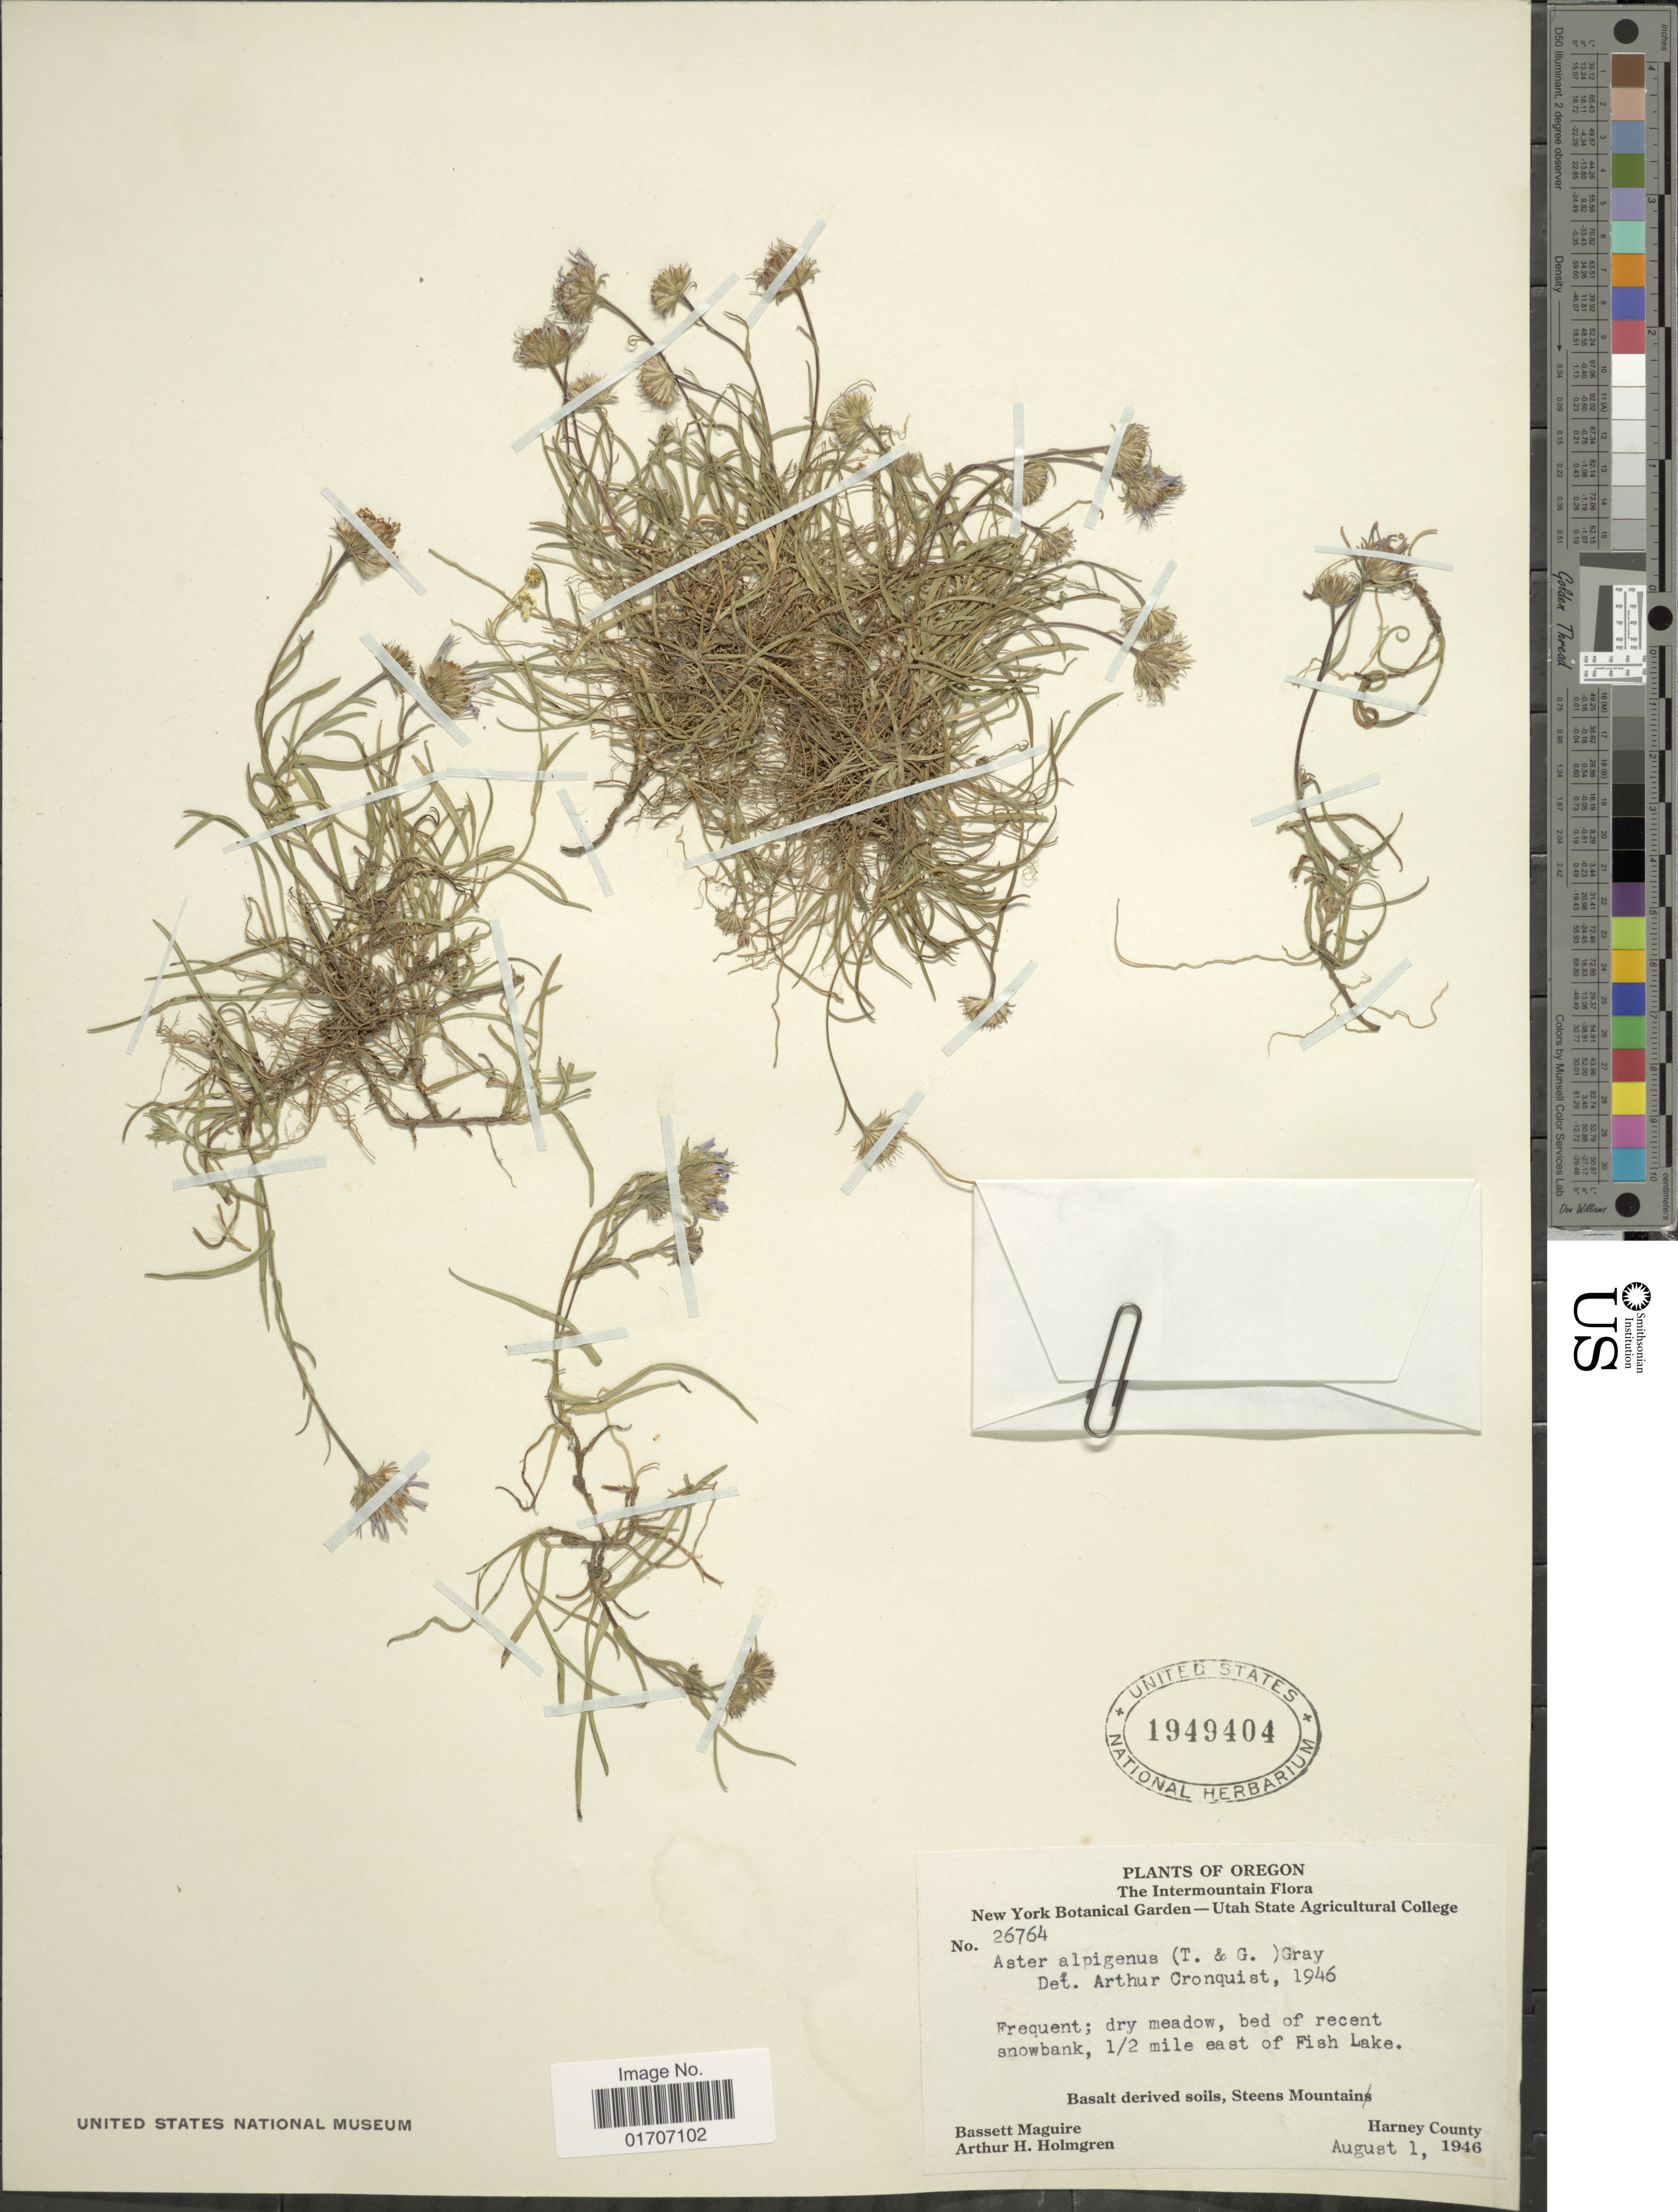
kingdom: Plantae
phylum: Tracheophyta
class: Magnoliopsida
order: Asterales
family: Asteraceae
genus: Oreostemma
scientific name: Oreostemma alpigenum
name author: (Torr. & A. Gray) Greene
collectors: B. Maguire & A. H. Holmgren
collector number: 26764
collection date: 1946-08-01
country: United States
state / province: Oregon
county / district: Harney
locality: The Intermountain. 1/2 mile east of Fish Lake. Basalt derived soils, Steens Mountains. Harney County.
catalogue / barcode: US 1949404